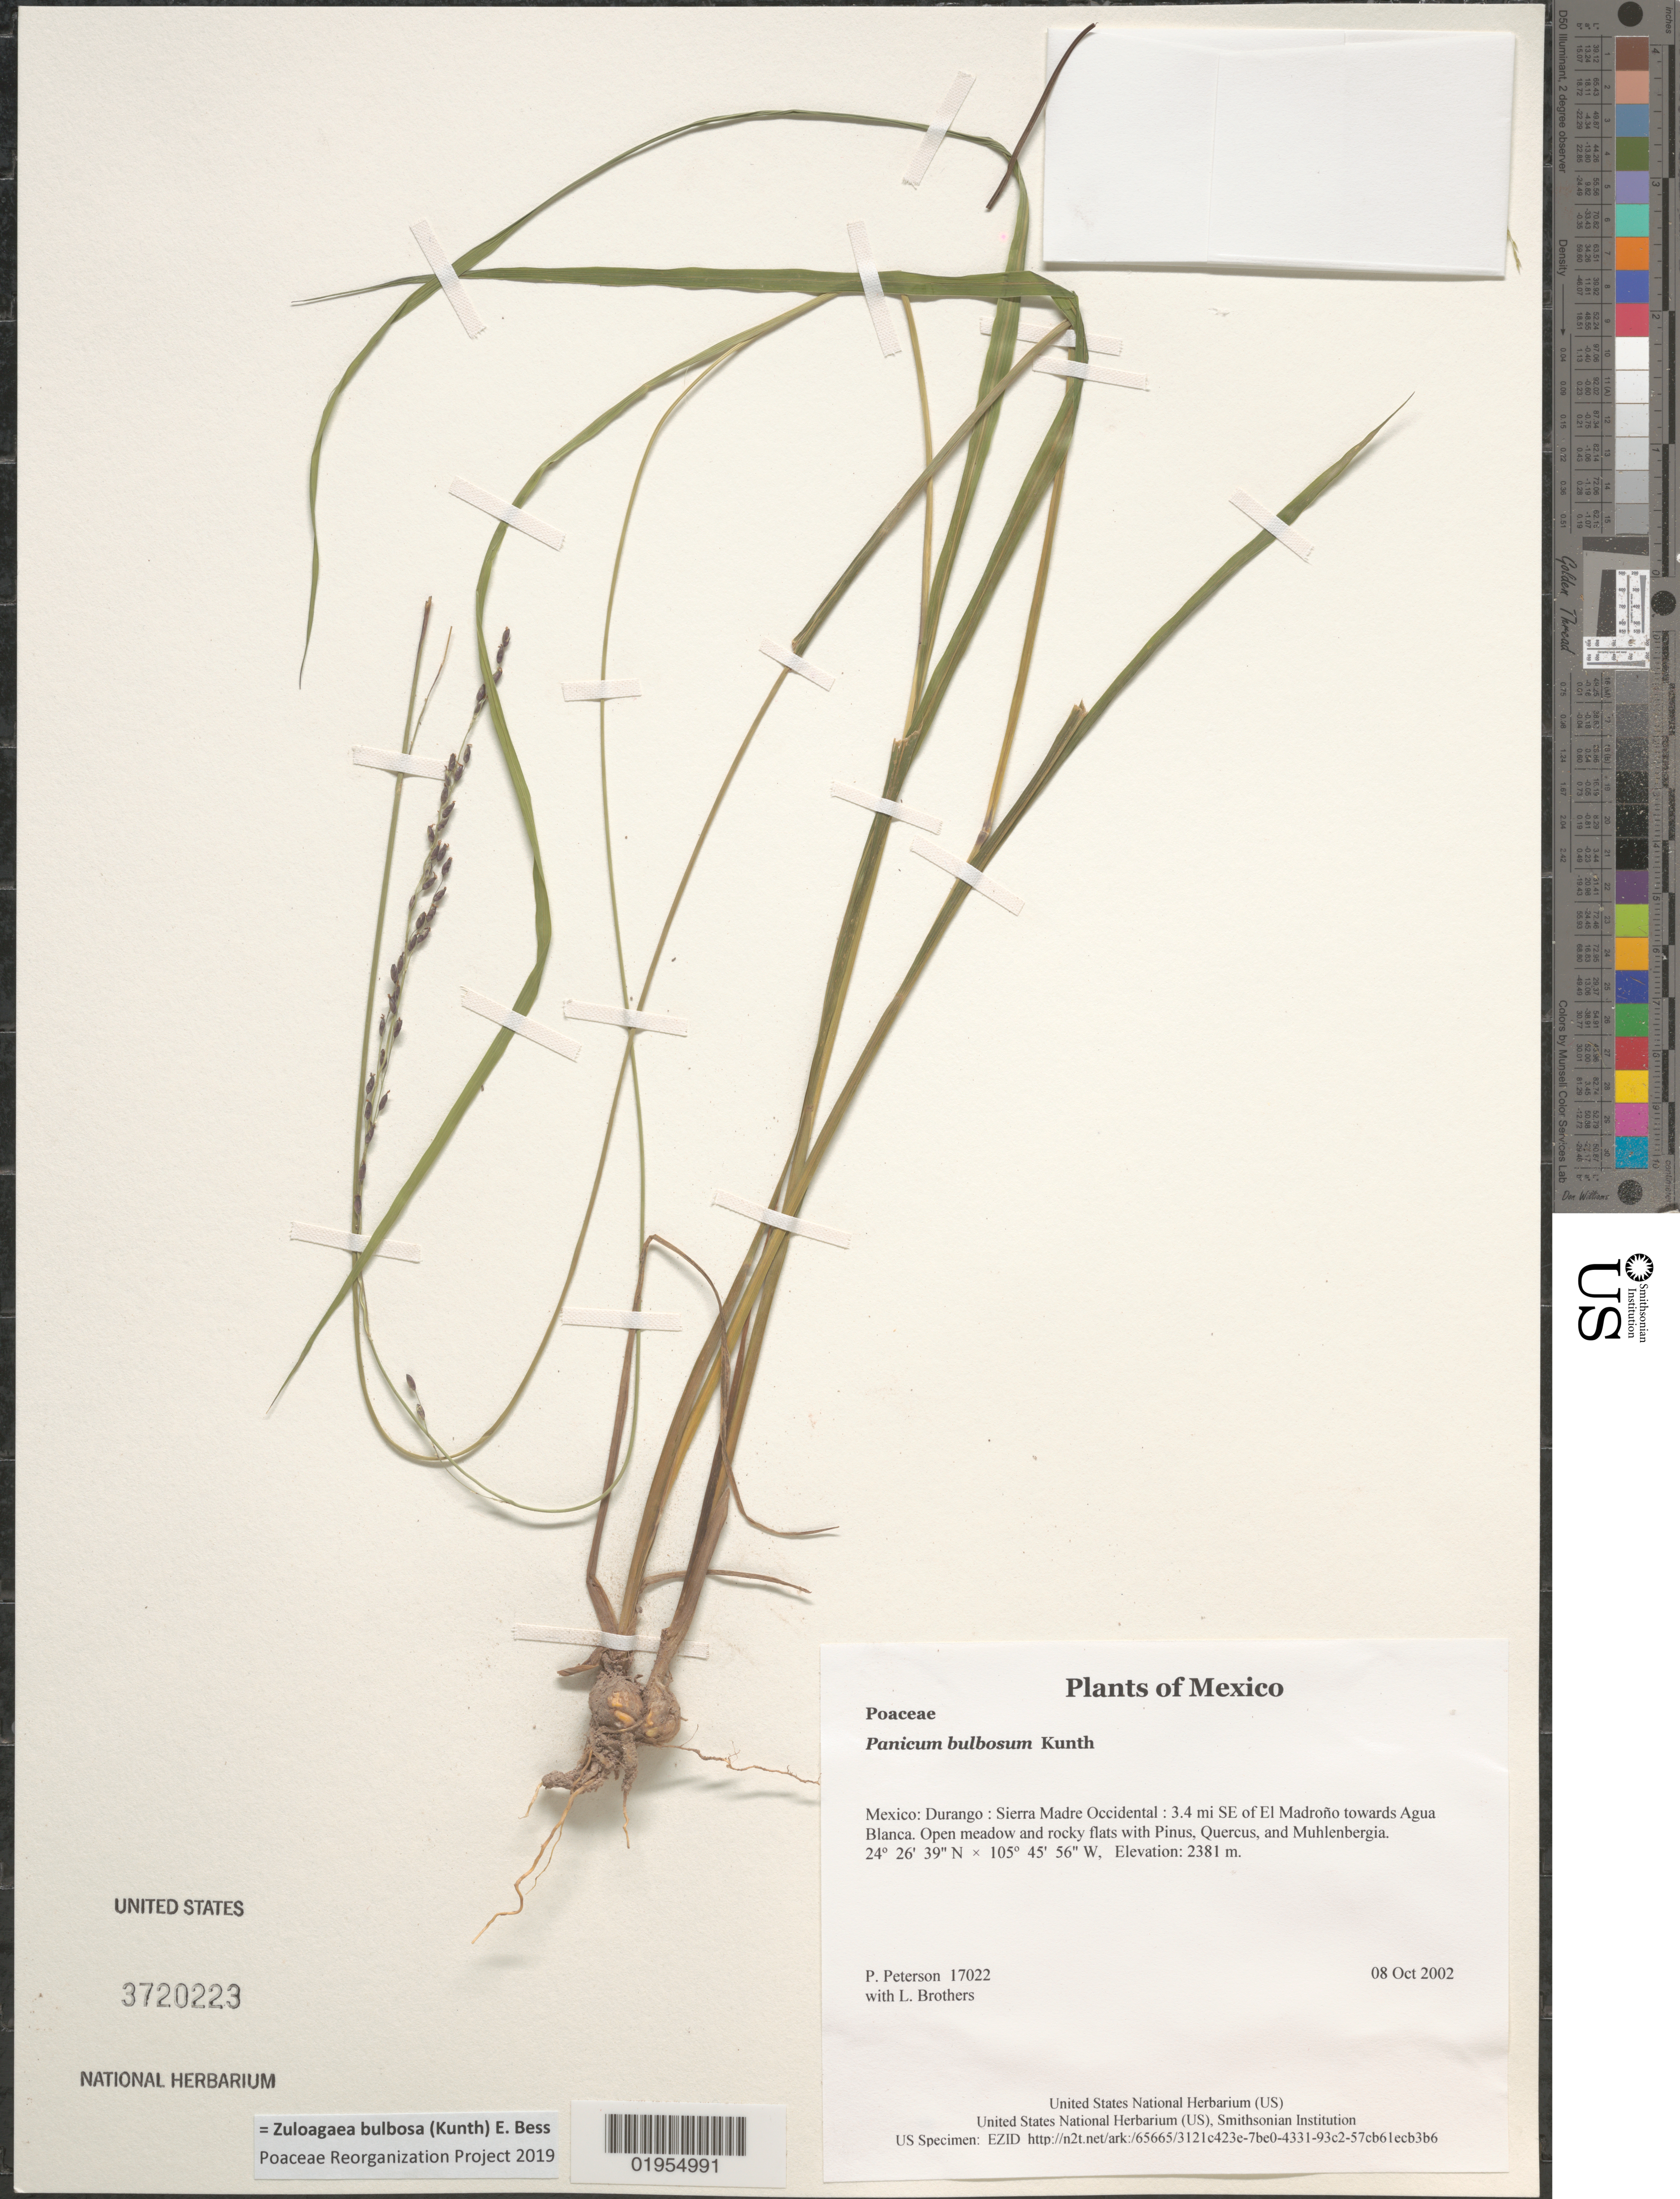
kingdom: Plantae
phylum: Tracheophyta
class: Liliopsida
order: Poales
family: Poaceae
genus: Panicum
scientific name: Panicum bulbosum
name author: Kunth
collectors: P. M. Peterson & L. E. Brothers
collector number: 17022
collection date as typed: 08 Oct 2002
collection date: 2002-10-08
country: Mexico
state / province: Durango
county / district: Sierra Madre Occidental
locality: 3.4 mi SE of El Madroño towards Agua Blanca. Open meadow and rocky flats with Pinus, Quercus, and Muhlenbergia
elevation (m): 2381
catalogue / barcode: US 3720223